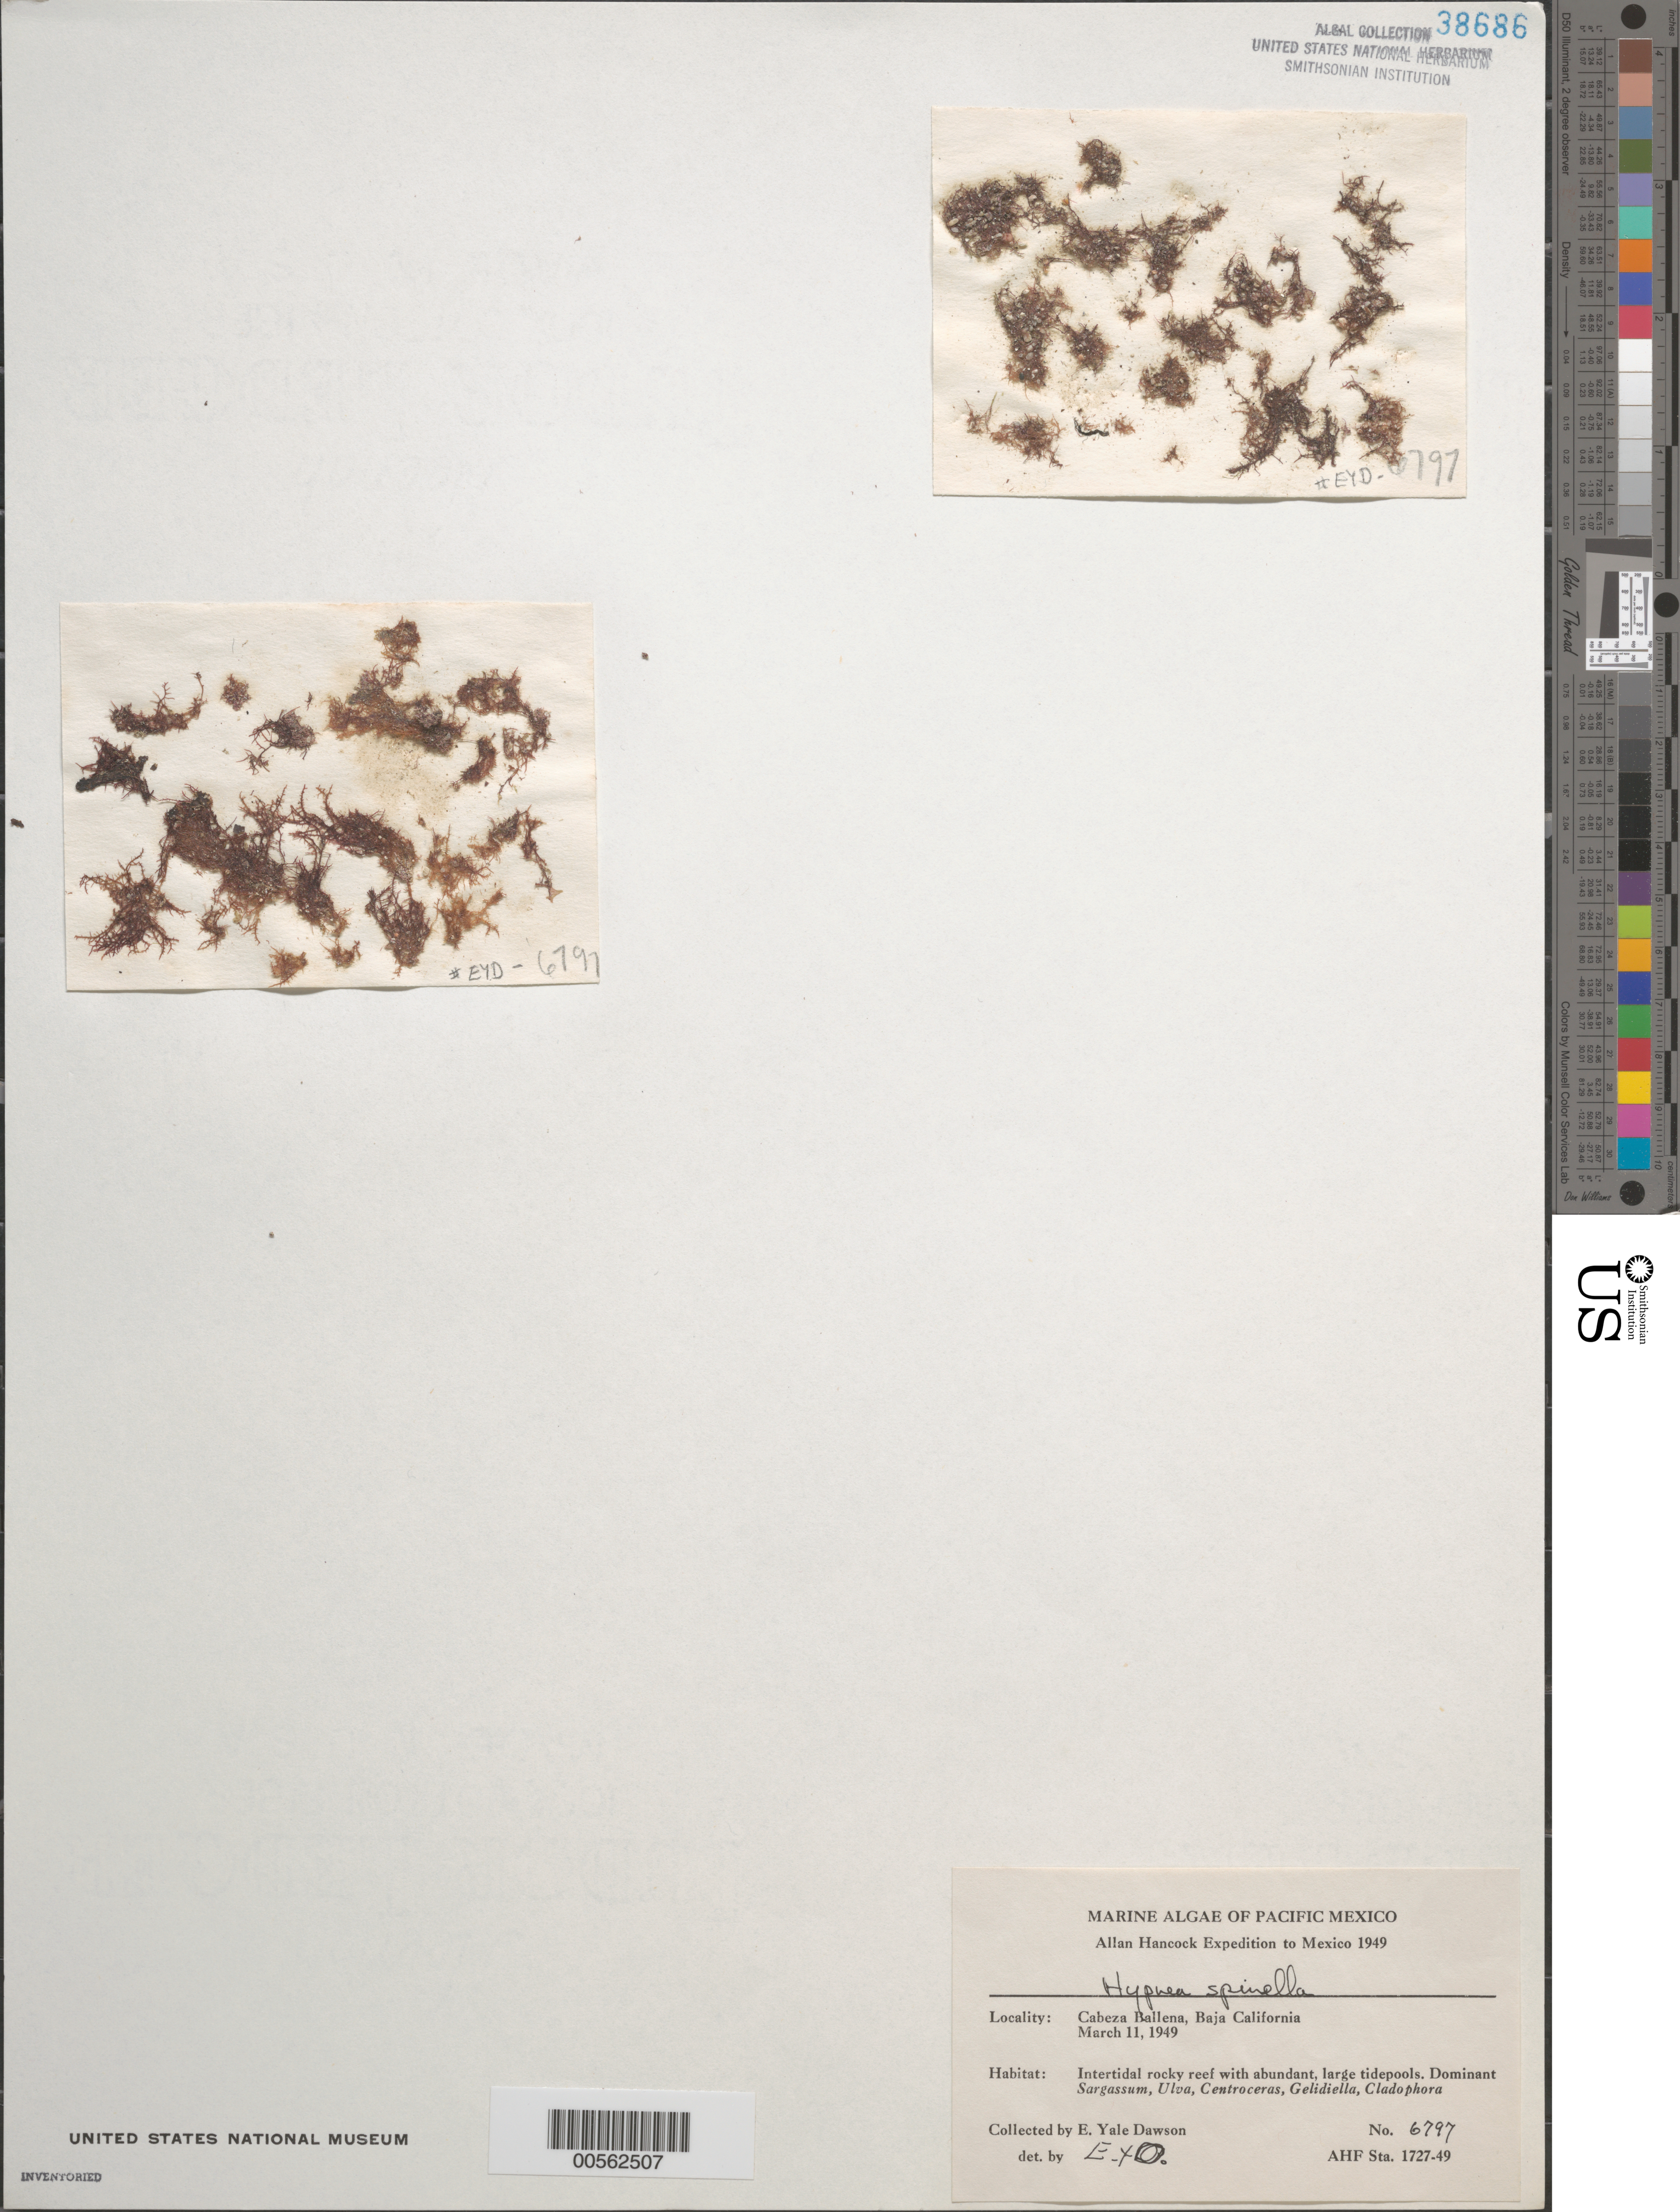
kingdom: Plantae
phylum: Rhodophyta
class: Florideophyceae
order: Gigartinales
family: Cystocloniaceae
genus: Hypnea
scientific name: Hypnea spinella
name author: (C. Agardh) Kütz.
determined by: Dawson, E. Y.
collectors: E. Y. Dawson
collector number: EYD 6797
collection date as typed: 11 Mar 1949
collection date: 1949-03-11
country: Mexico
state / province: Baja California Sur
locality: Cabeza Ballena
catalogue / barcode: US 38686